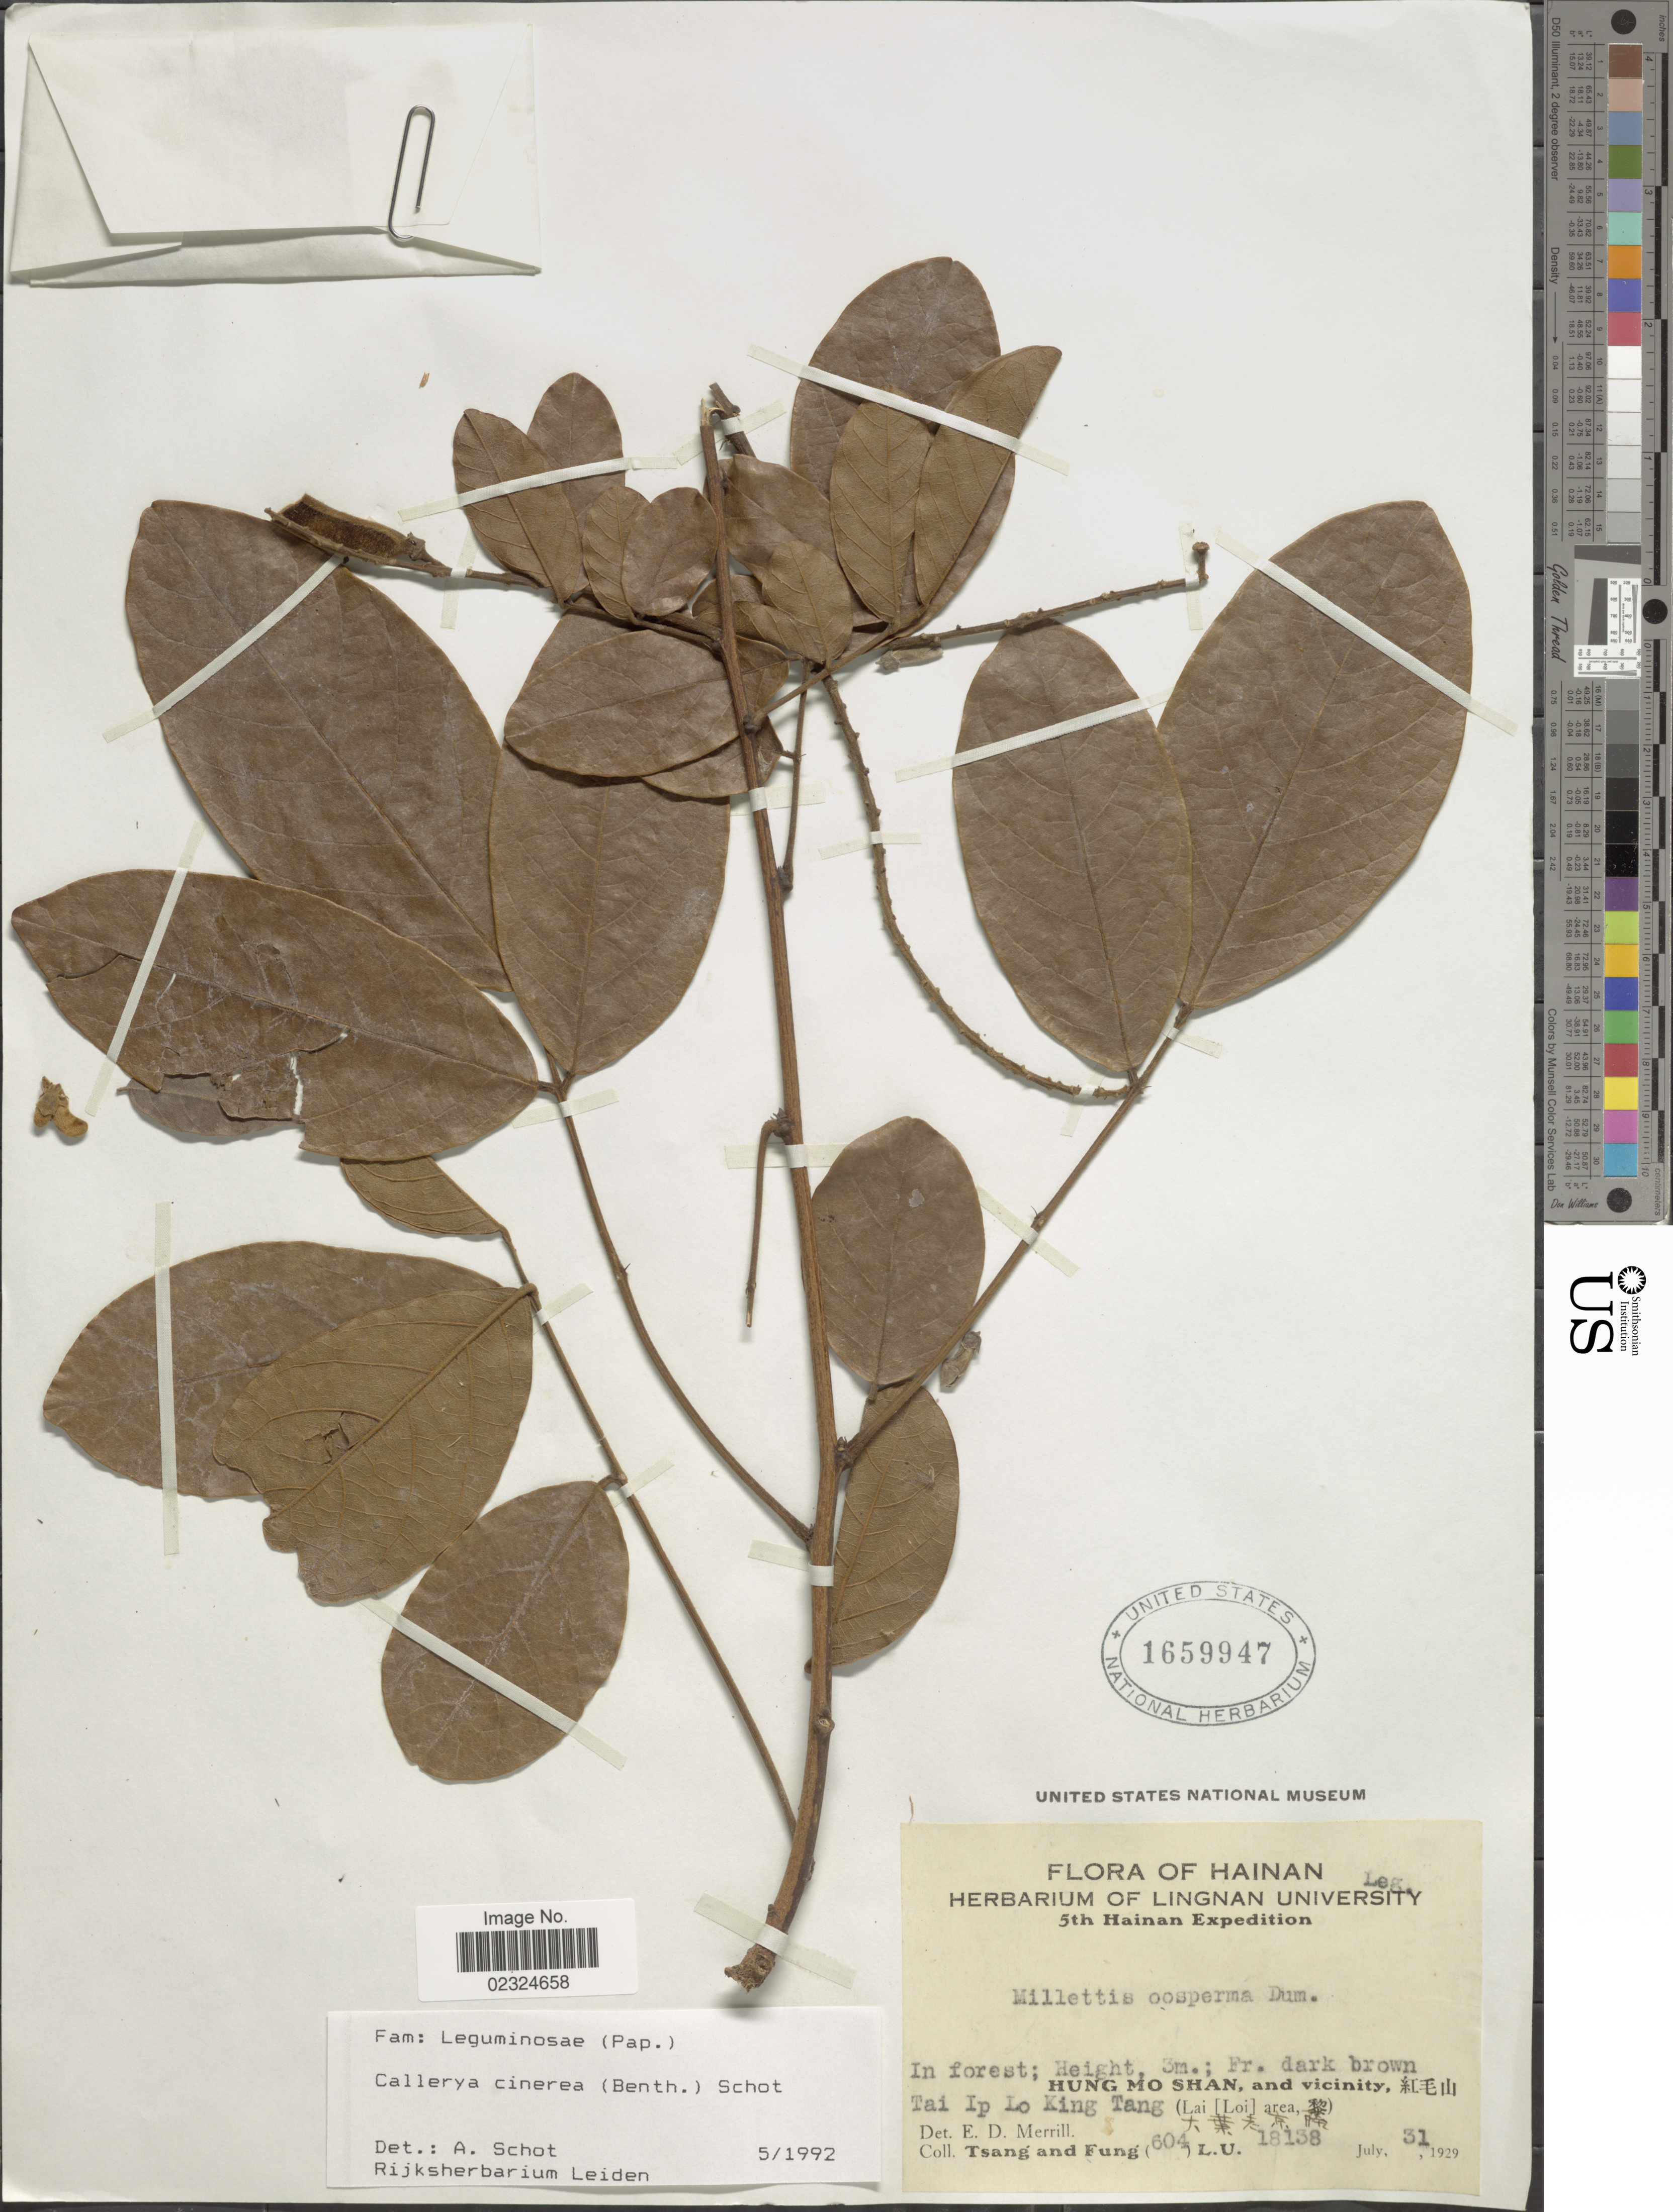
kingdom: Plantae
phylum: Tracheophyta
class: Magnoliopsida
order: Fabales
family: Fabaceae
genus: Callerya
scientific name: Callerya cinerea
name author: (Benth.) Schot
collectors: -. T'sang & Fung, --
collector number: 604L.U. 18138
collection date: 1929-07-31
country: China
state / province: Hainan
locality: Hung Mo Shan and vicinity Tai Ip Lo King Tang (Lai (Loi) area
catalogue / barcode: US 1659947